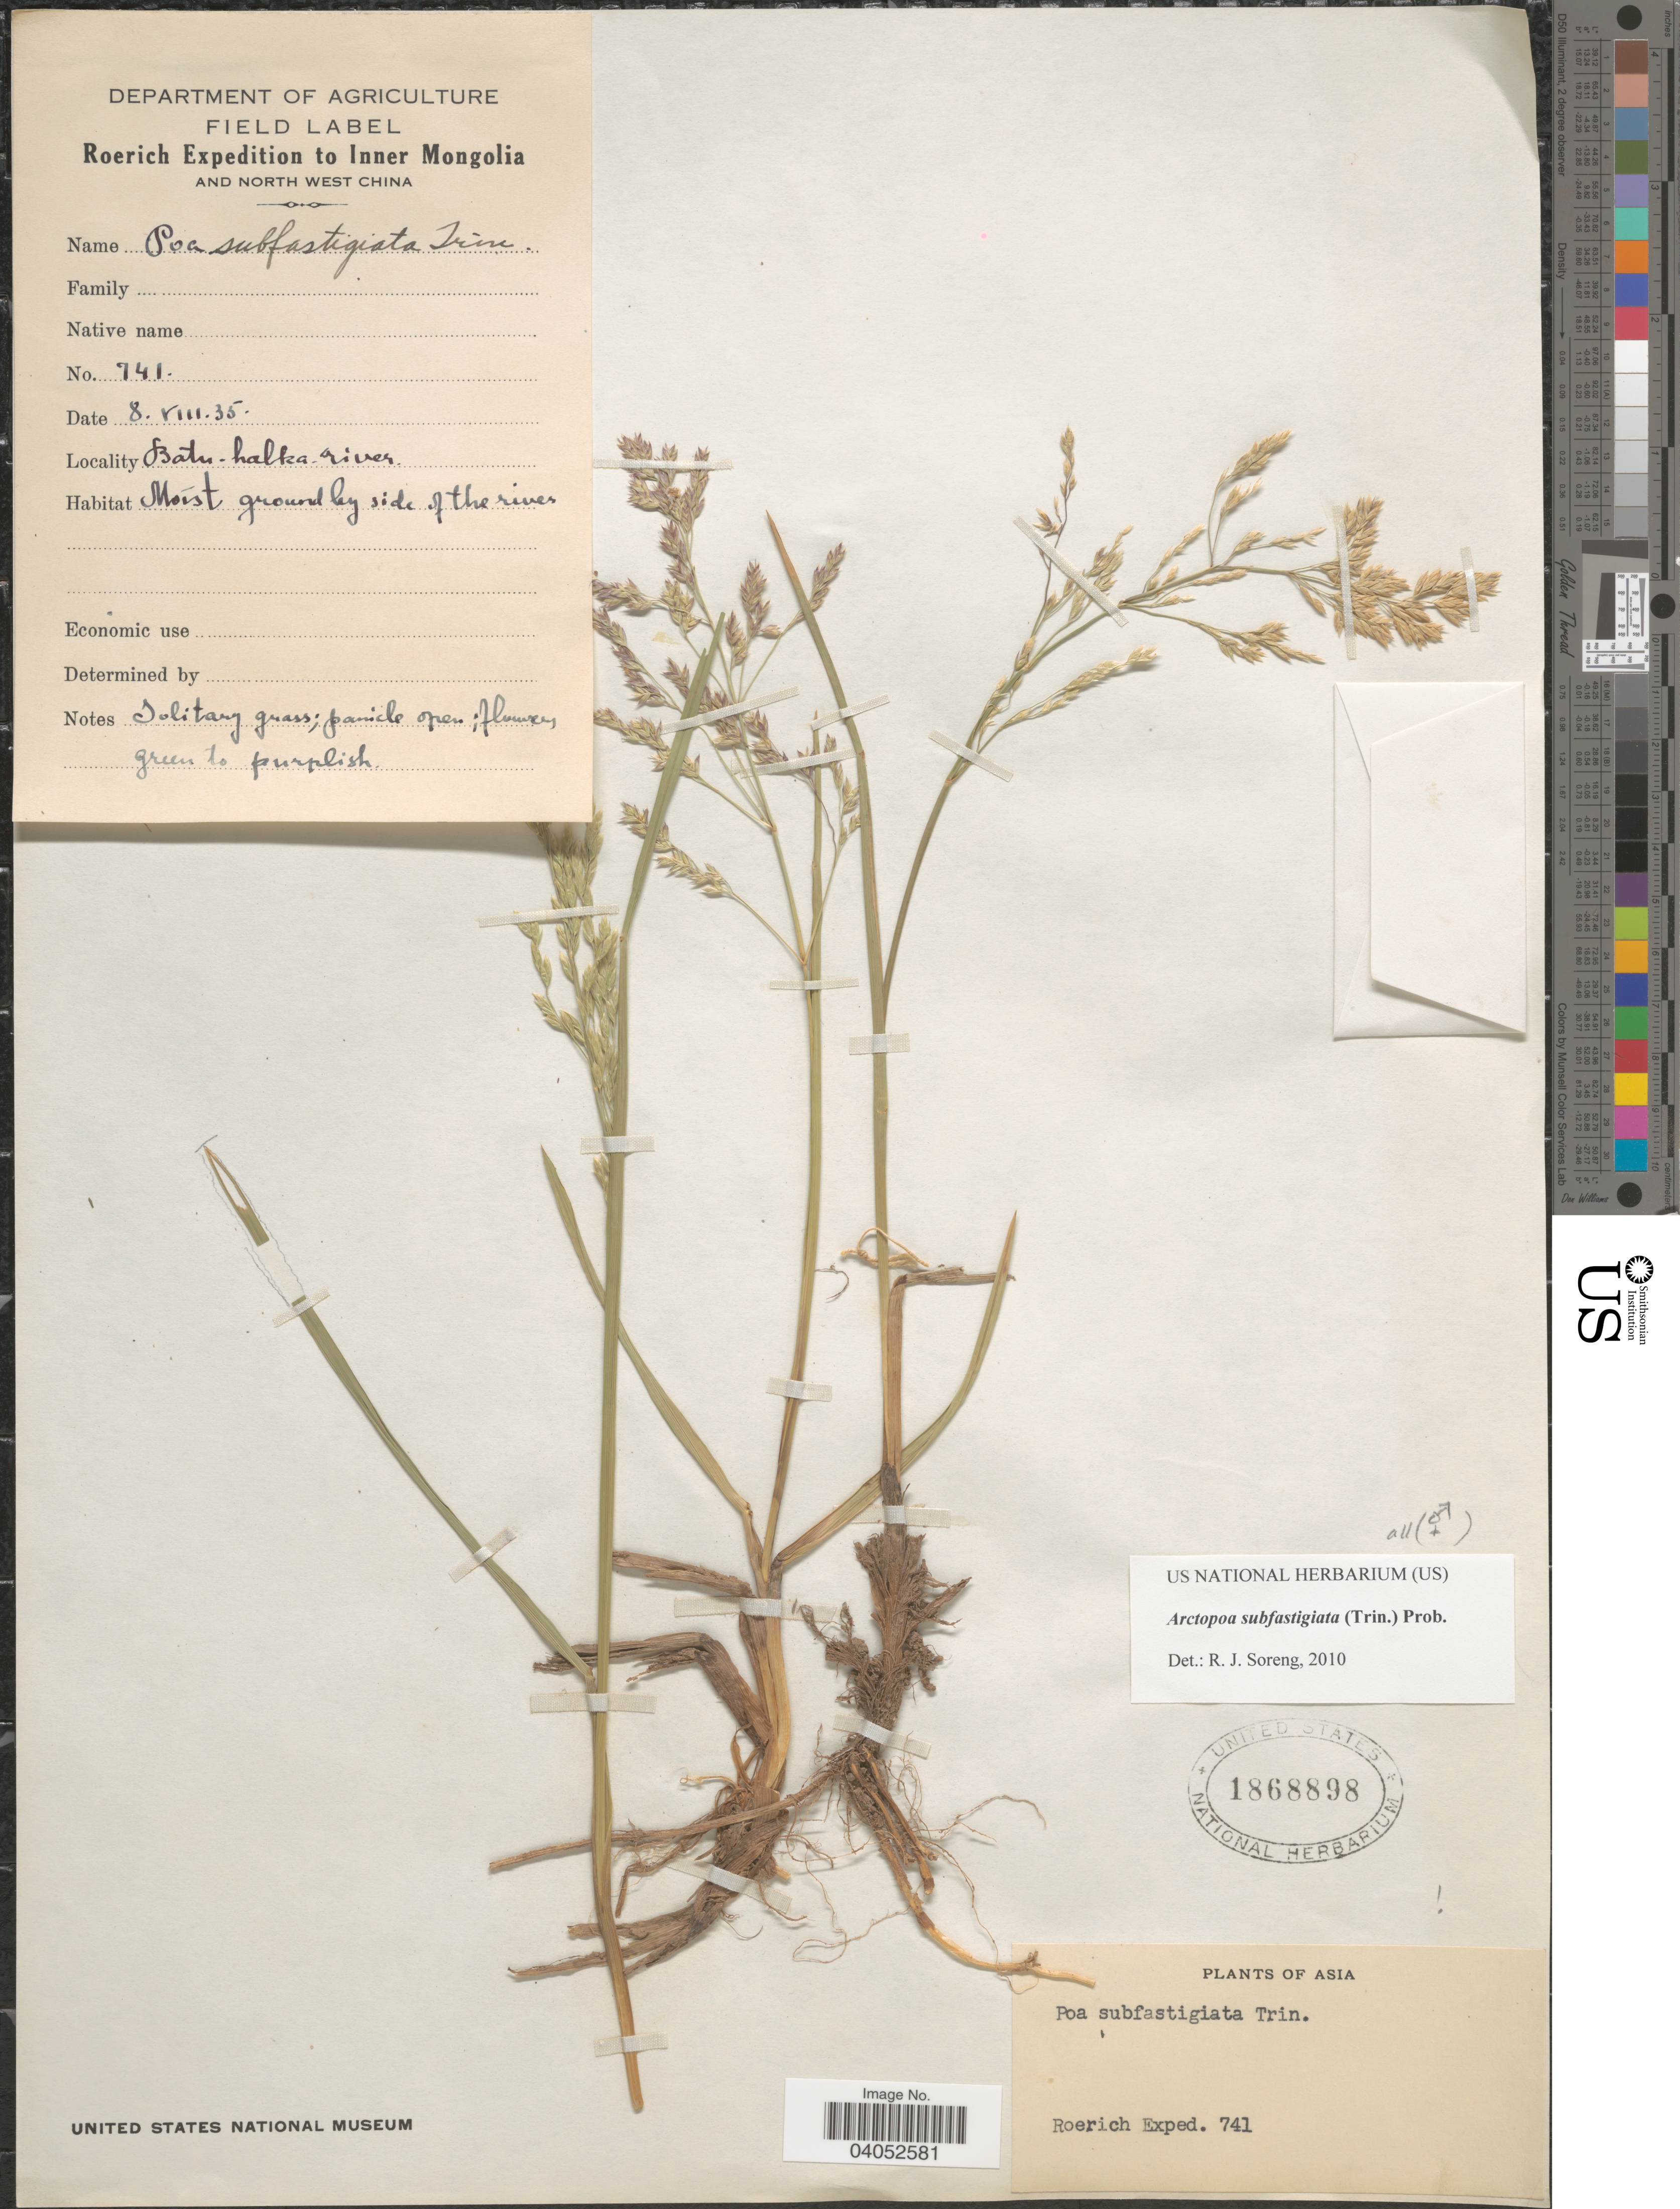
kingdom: Plantae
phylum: Tracheophyta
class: Liliopsida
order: Poales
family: Poaceae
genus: Arctopoa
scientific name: Arctopoa subfastigiata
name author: (Trin.) Prob.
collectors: Roerich Expedition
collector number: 741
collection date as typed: Transcribed d/m/y: 8/8/35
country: China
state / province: Nei Monggol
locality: Inner Mongolia and North West China. Batu - halka river. Moist ground by side of the river.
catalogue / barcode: US 1868898